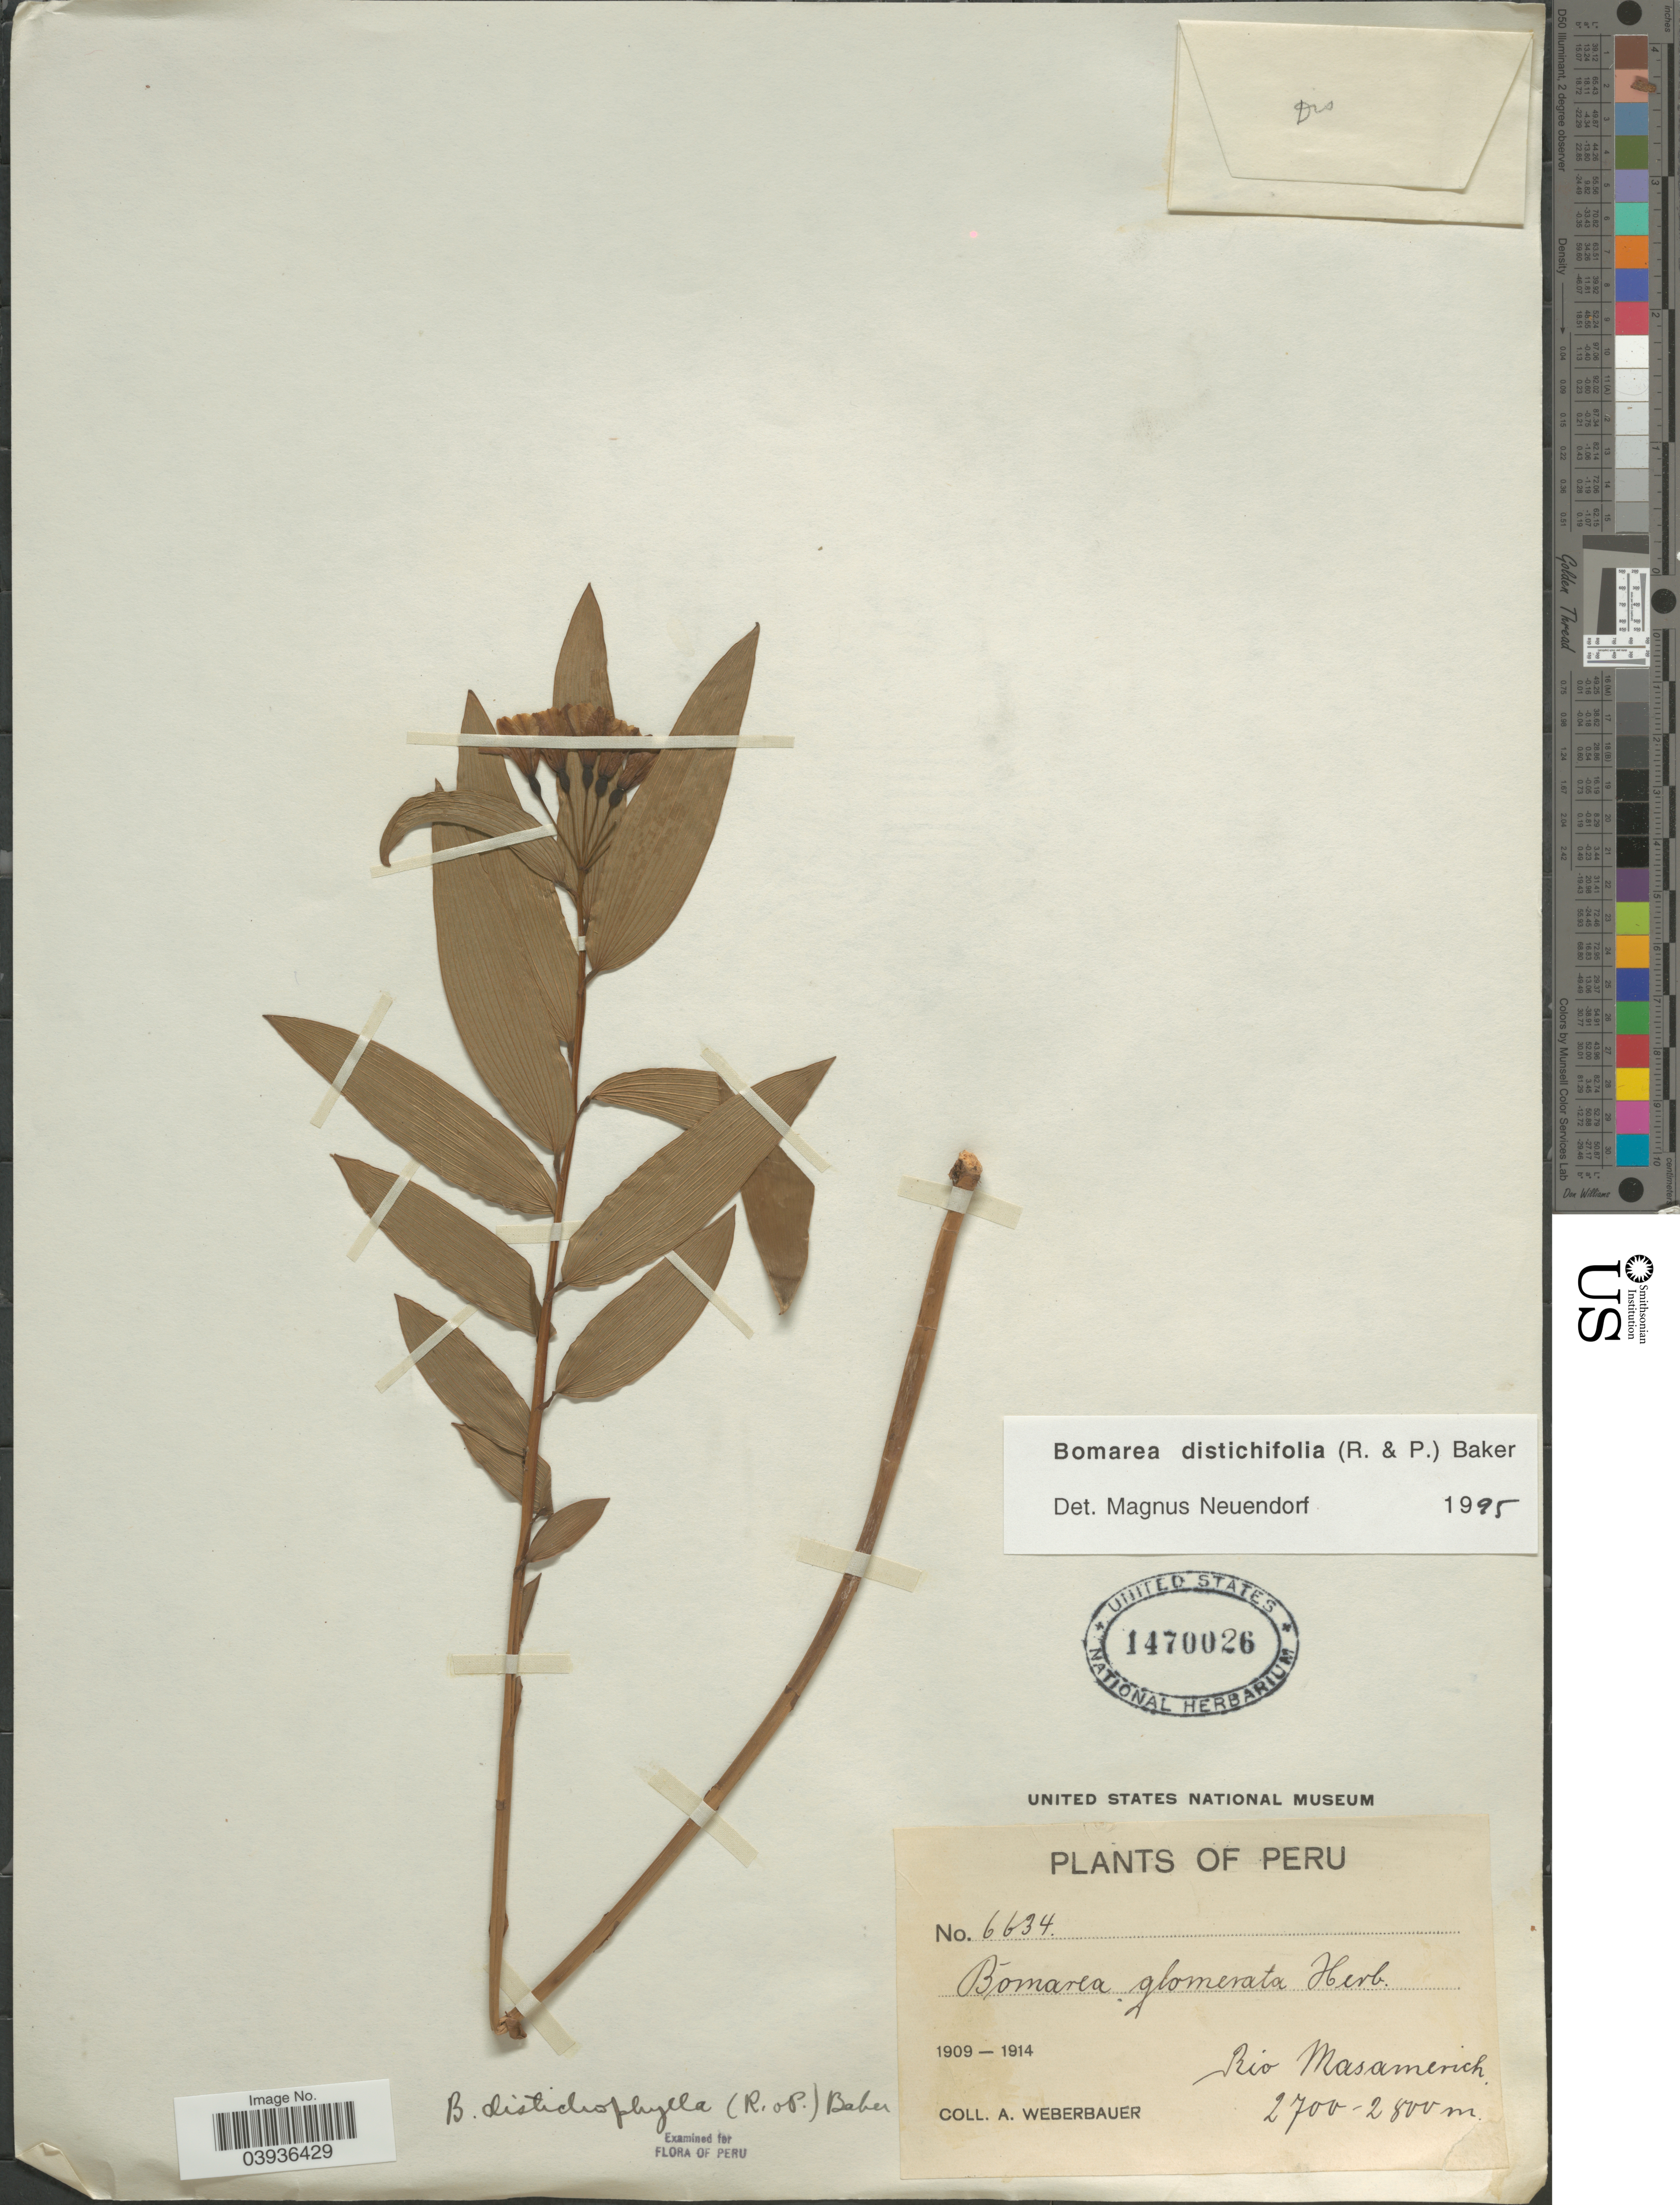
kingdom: Plantae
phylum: Tracheophyta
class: Liliopsida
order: Liliales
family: Alstroemeriaceae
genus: Bomarea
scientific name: Bomarea distichifolia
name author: (Ruiz & Pav.) Baker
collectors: A. Weberbauer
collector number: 6634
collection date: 1909/1914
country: Peru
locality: Rio Masamerich.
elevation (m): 2700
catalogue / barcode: US 1470026